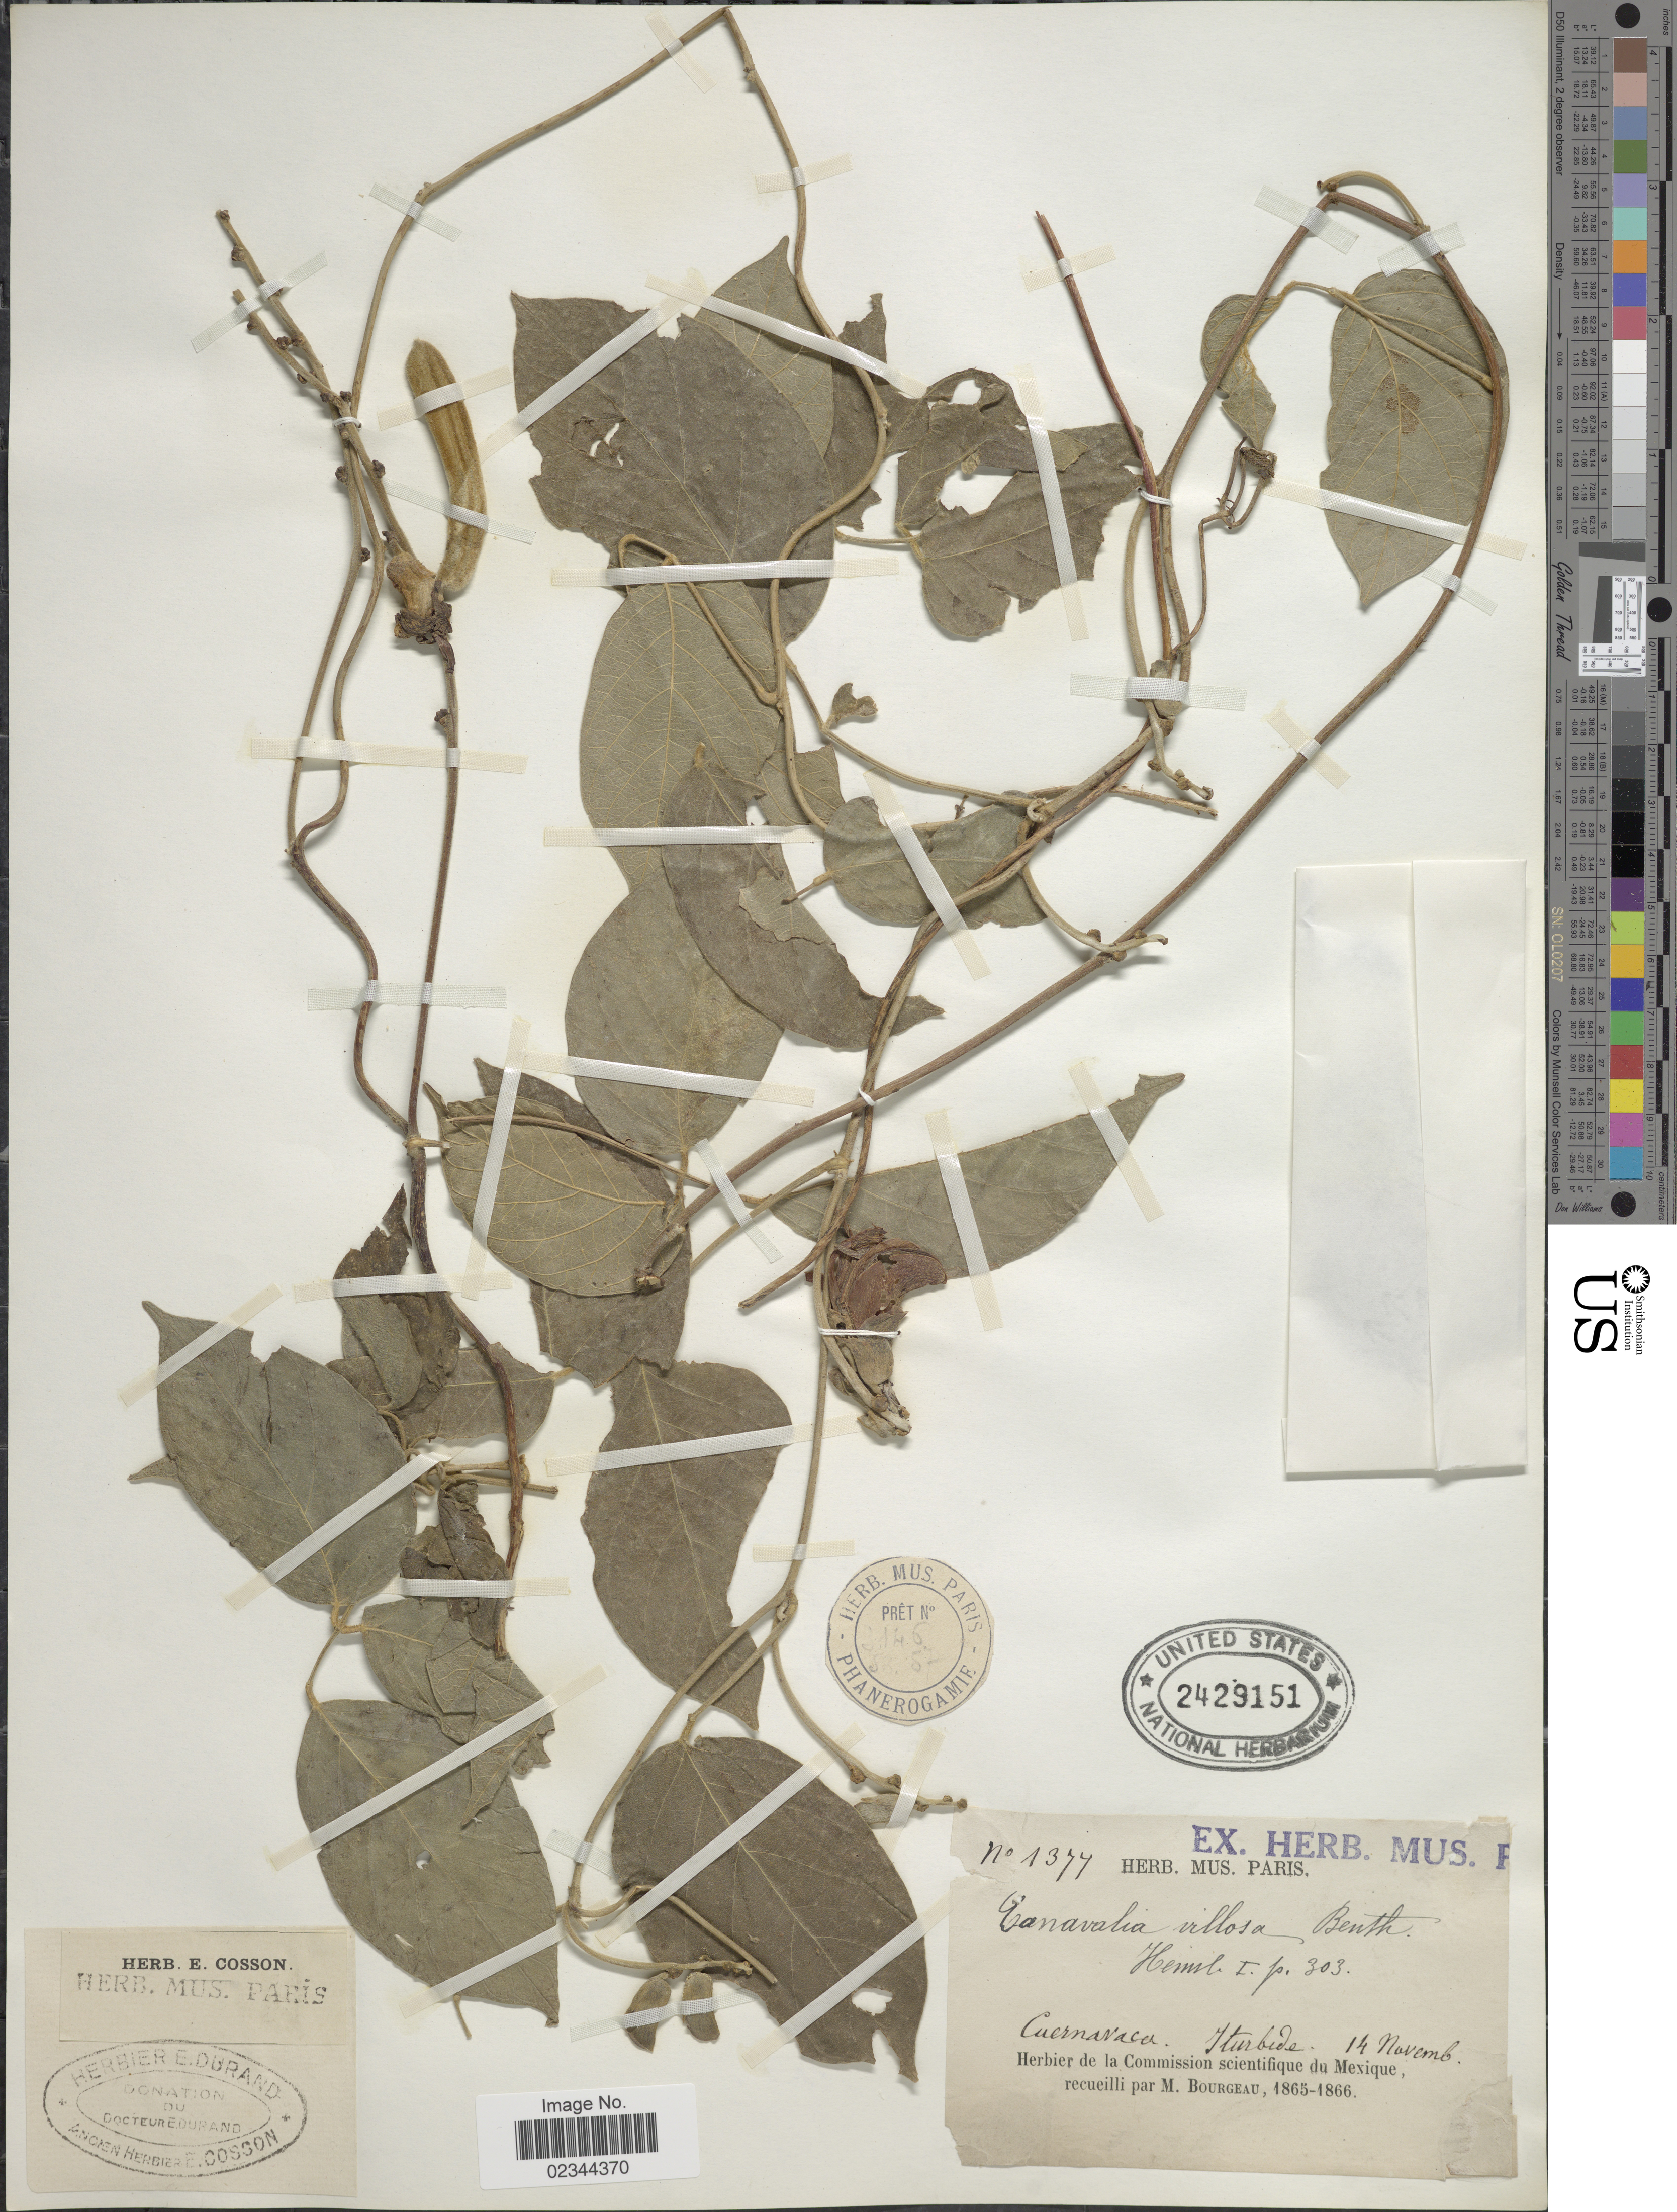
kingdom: Plantae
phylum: Tracheophyta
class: Magnoliopsida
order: Fabales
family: Fabaceae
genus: Canavalia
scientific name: Canavalia villosa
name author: Benth.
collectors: M. Bourgeau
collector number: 1377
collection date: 1865-11-14/1866-11-14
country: Mexico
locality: Cuernavaca, Iturbide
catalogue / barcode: US 2429151